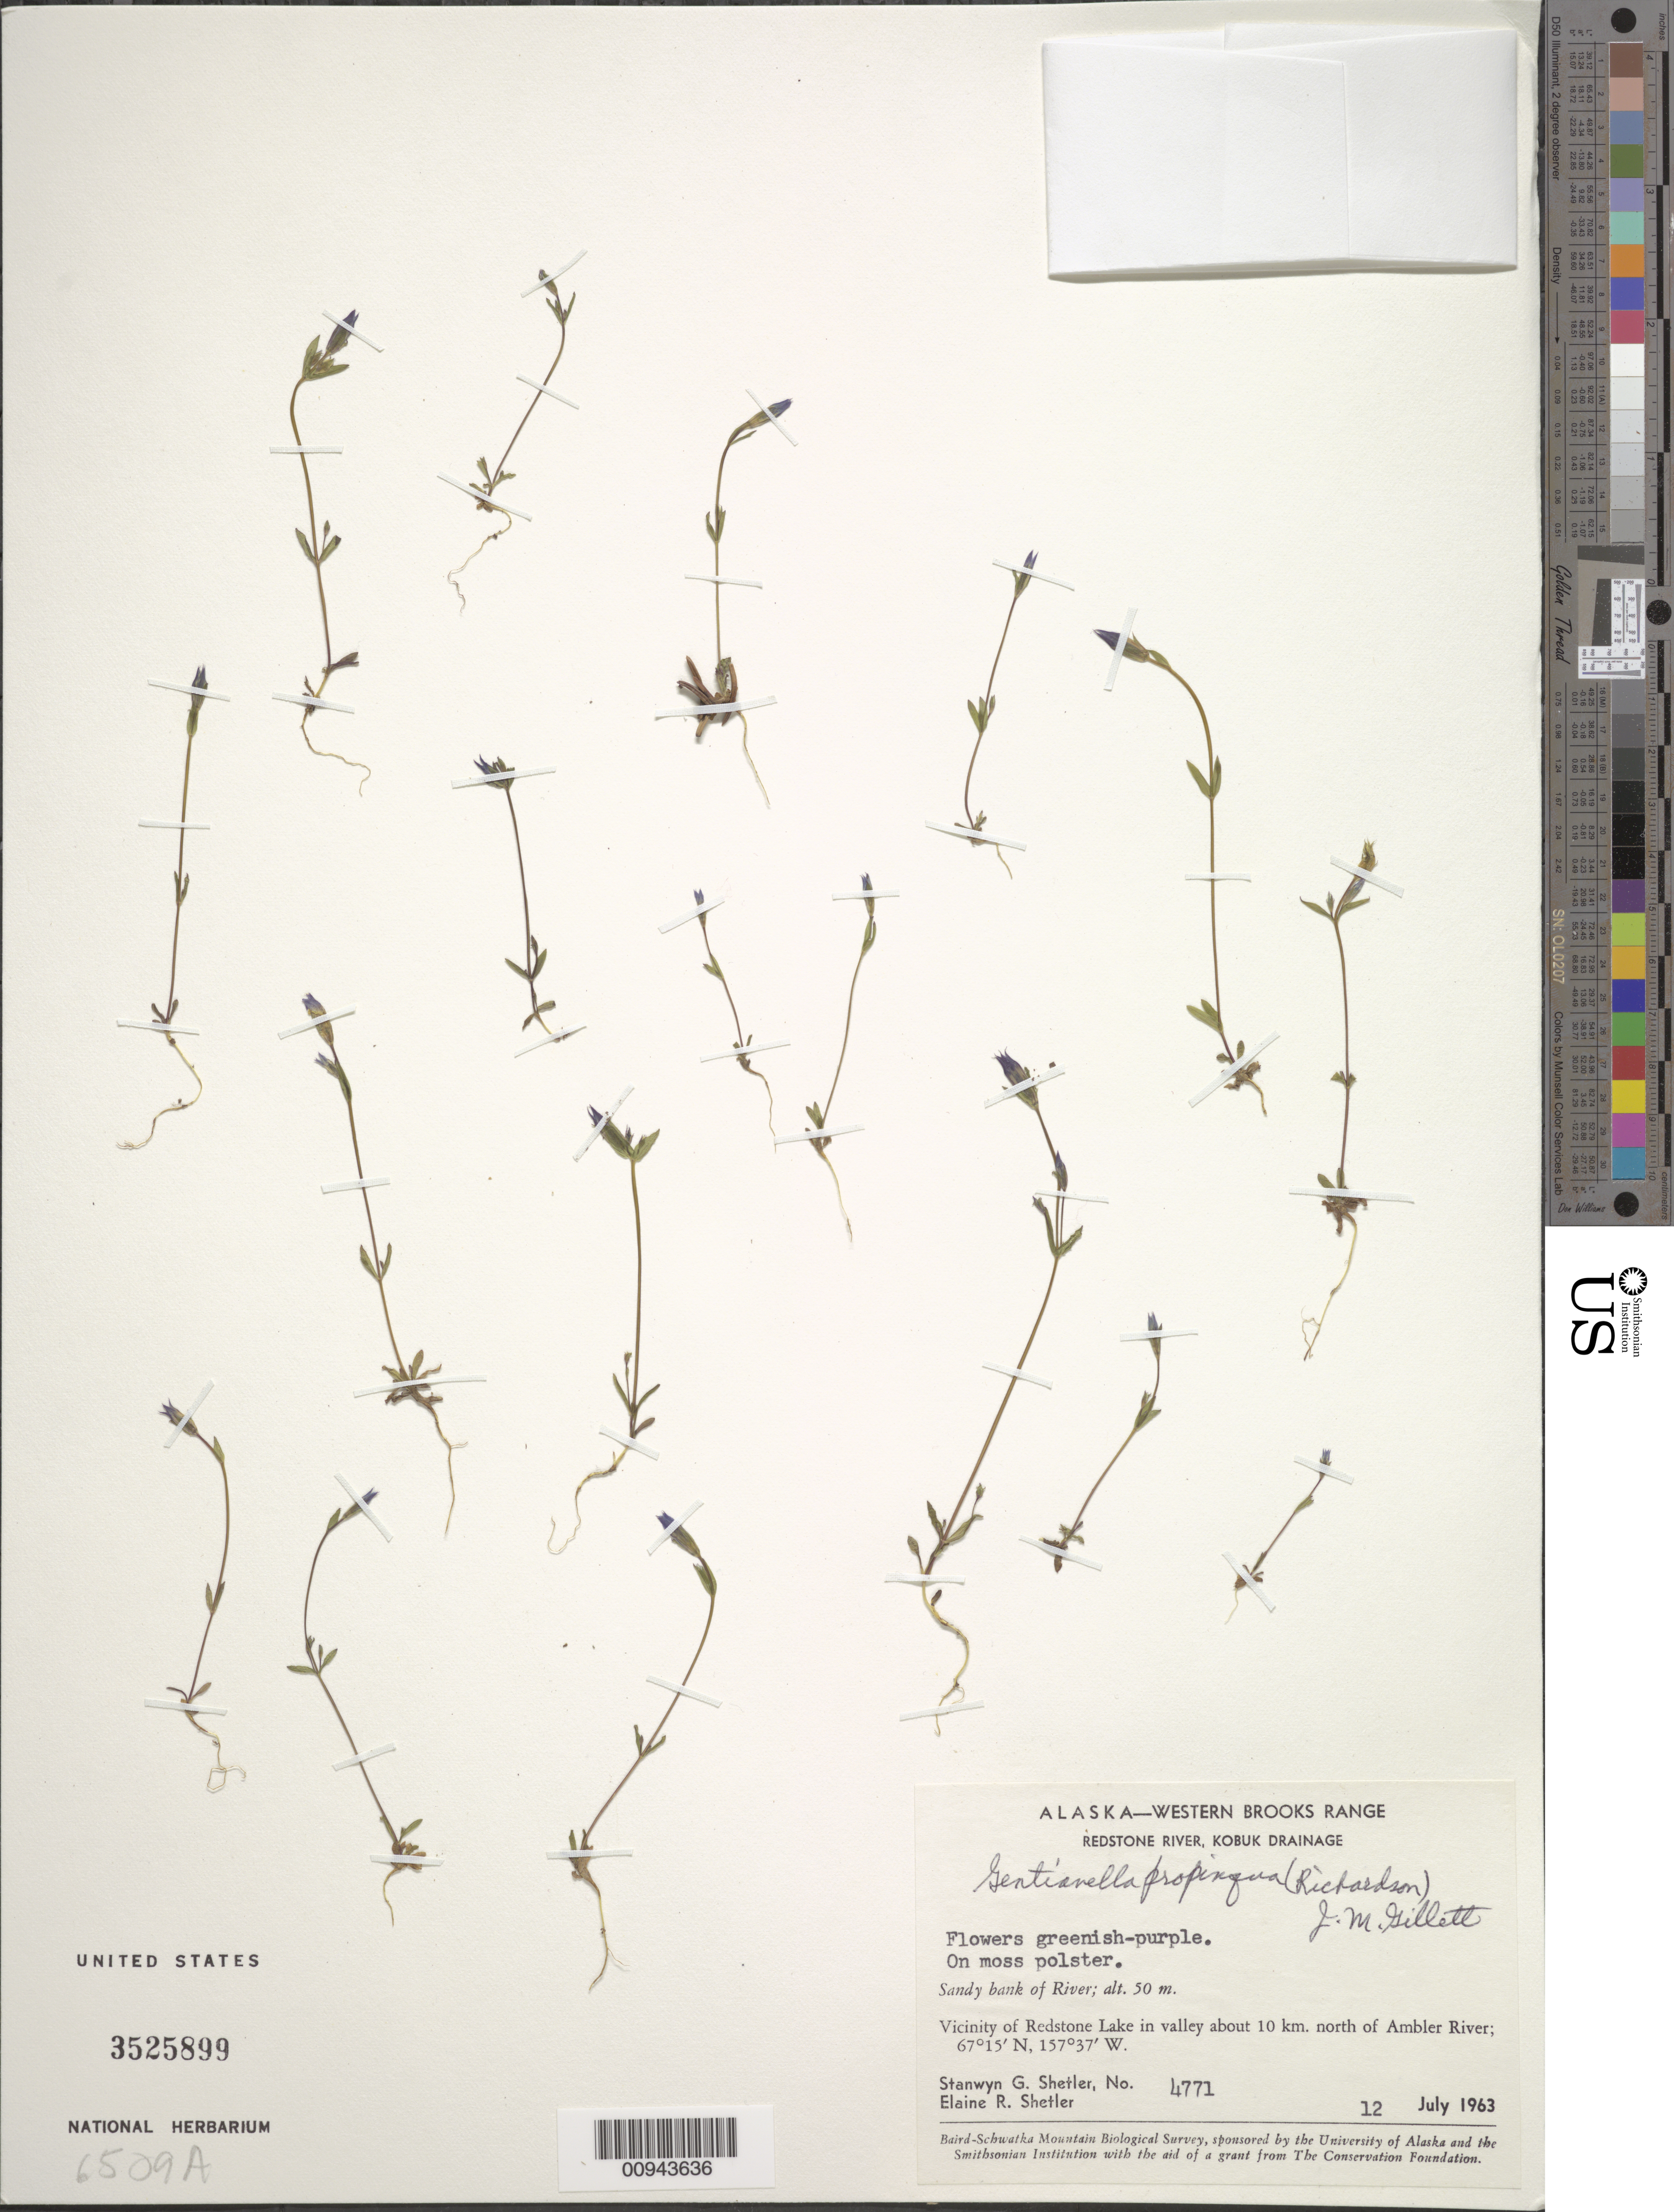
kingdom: Plantae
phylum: Tracheophyta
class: Magnoliopsida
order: Gentianales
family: Gentianaceae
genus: Gentianella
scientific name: Gentianella propinqua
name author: (Richardson) J.M. Gillett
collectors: S. Shetler & E. R. Shetler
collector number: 4771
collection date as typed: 12 Jul 1963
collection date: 1963-07-12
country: United States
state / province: Alaska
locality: Vicinity of Redstone Lake in valley about 10 km. north of Ambler River. Western Brooks Range, Redstone River, Kobuk Drainage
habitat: Sandy bank of river.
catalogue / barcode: US 3525899